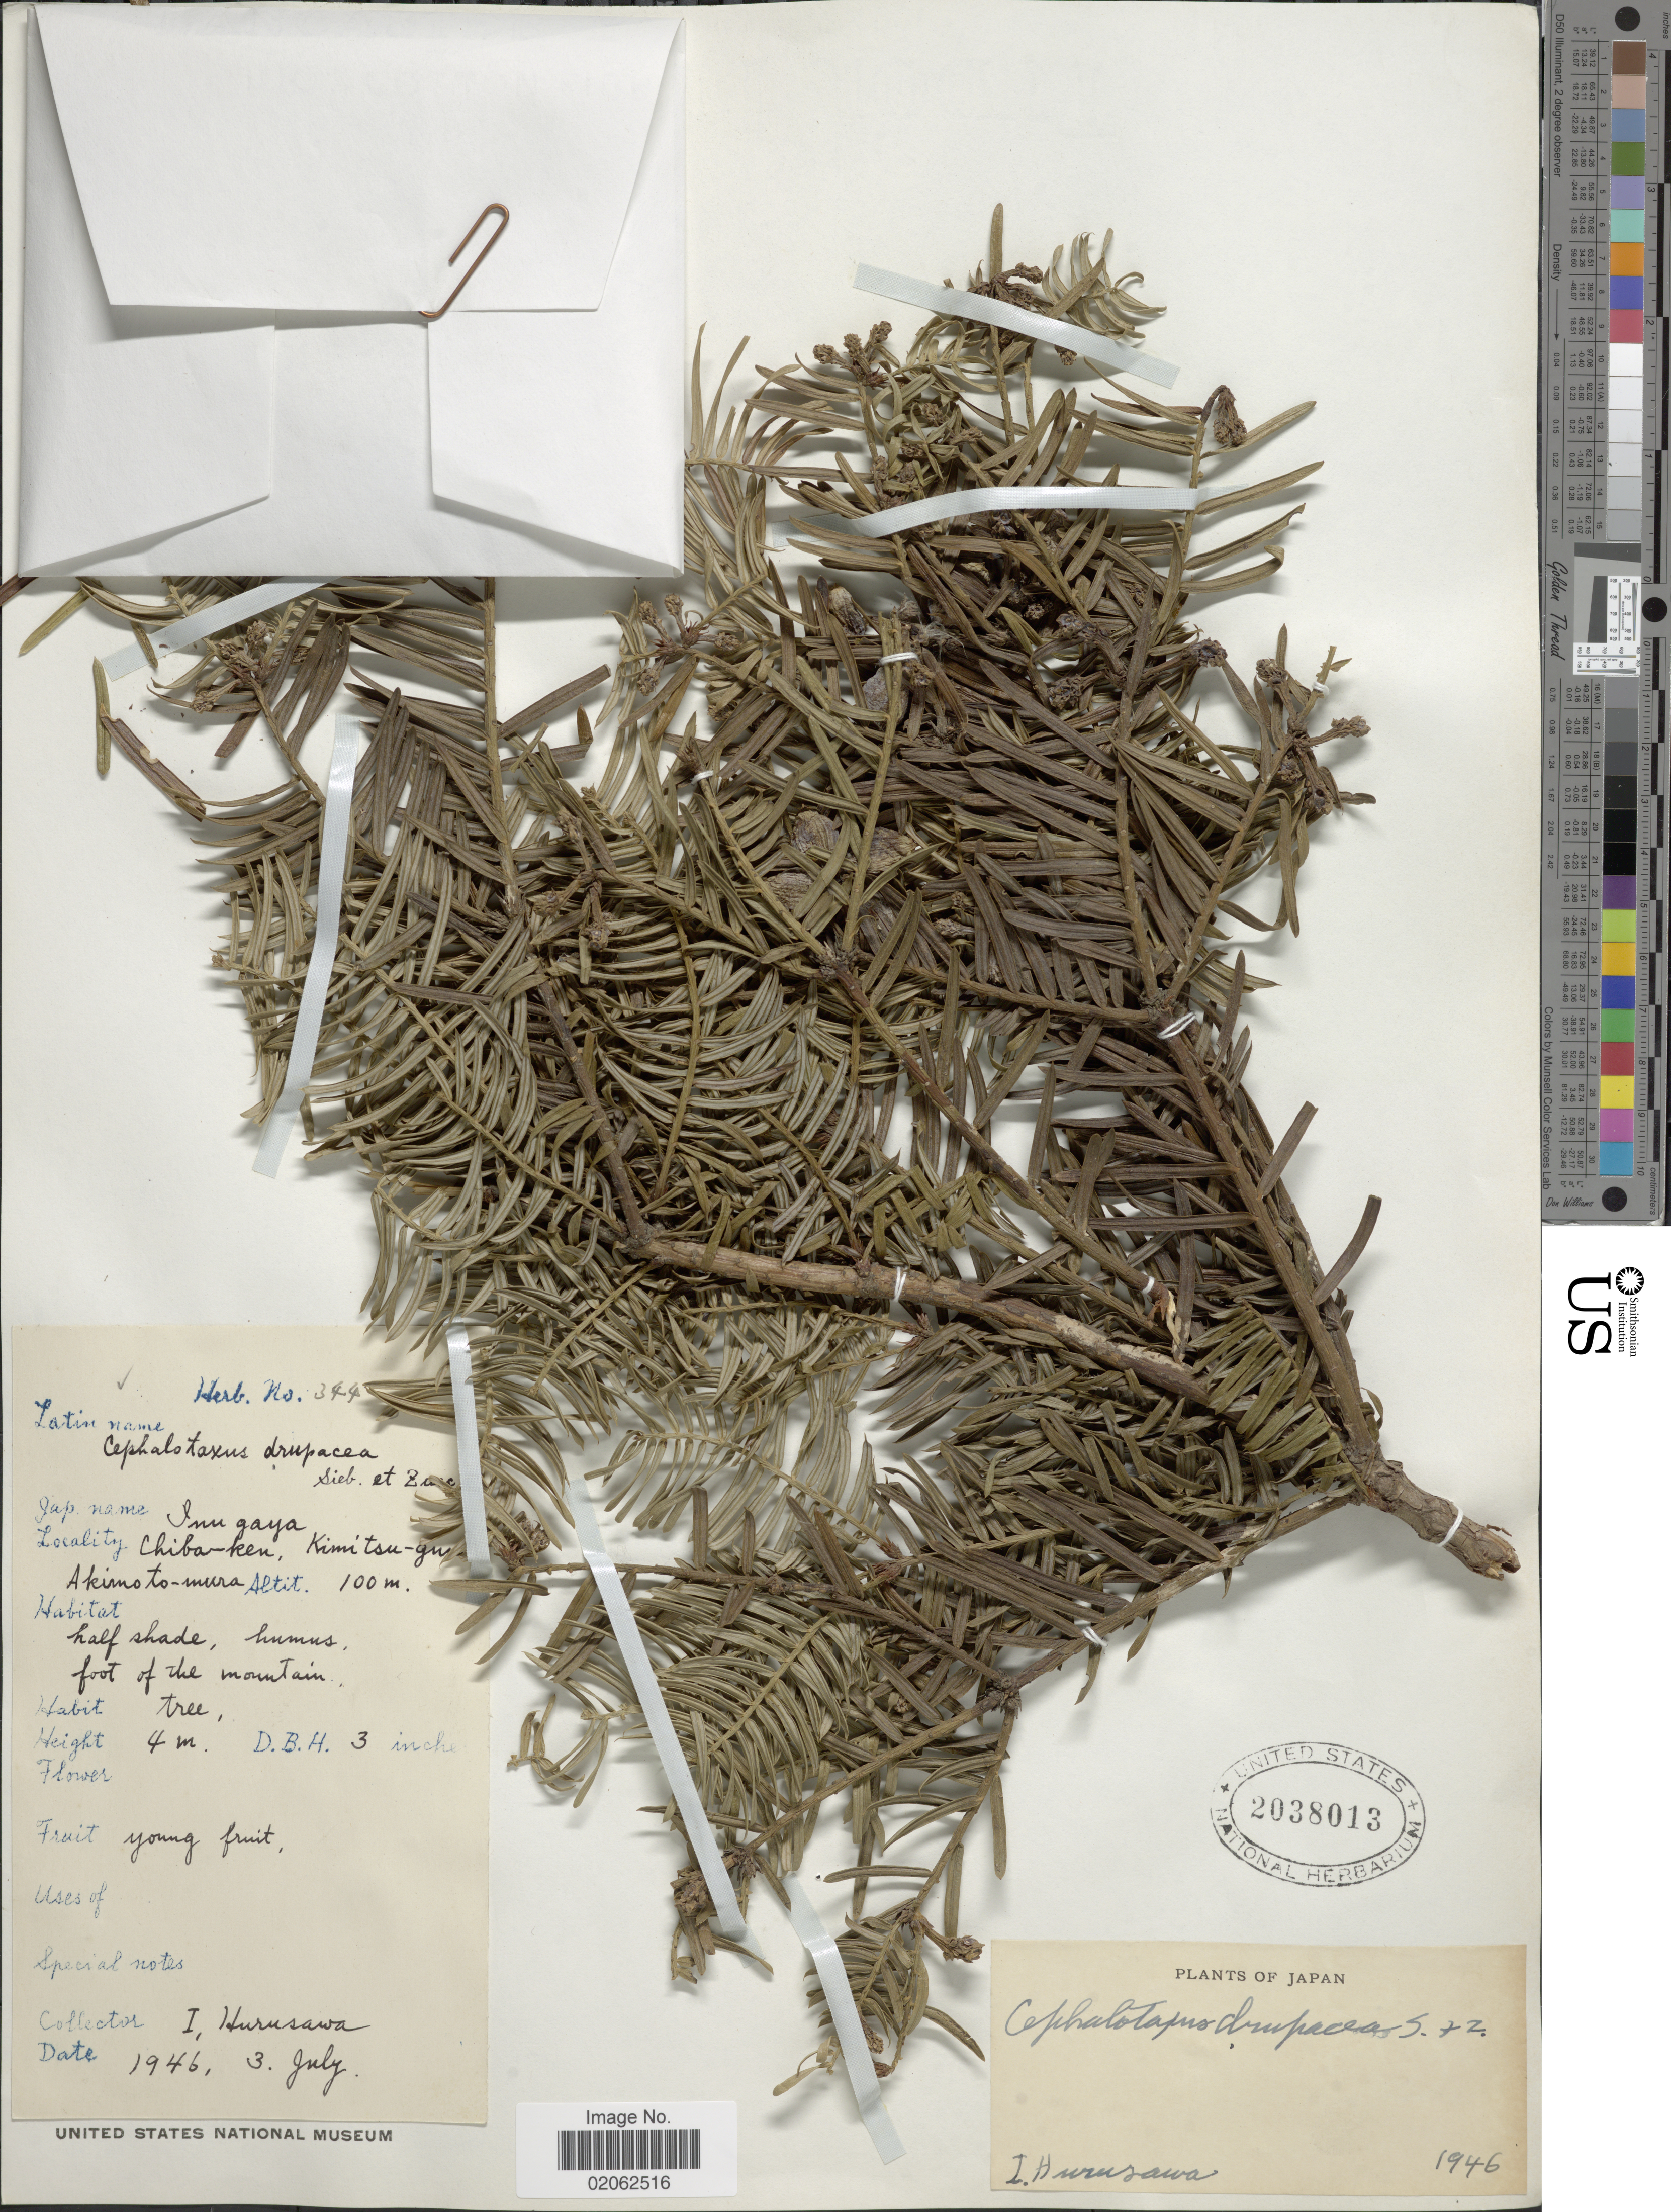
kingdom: Plantae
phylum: Tracheophyta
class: Pinopsida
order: Pinales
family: Cephalotaxaceae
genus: Cephalotaxus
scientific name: Cephalotaxus harringtonia var. drupacea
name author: (Siebold & Zucc.) Koidz.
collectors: I. Hurusawa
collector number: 344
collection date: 1946-07-03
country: Japan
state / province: Tiba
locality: Chiba-ken, Kimitsu-gun, Akimoto-mura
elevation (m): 100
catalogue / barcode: US 2038013